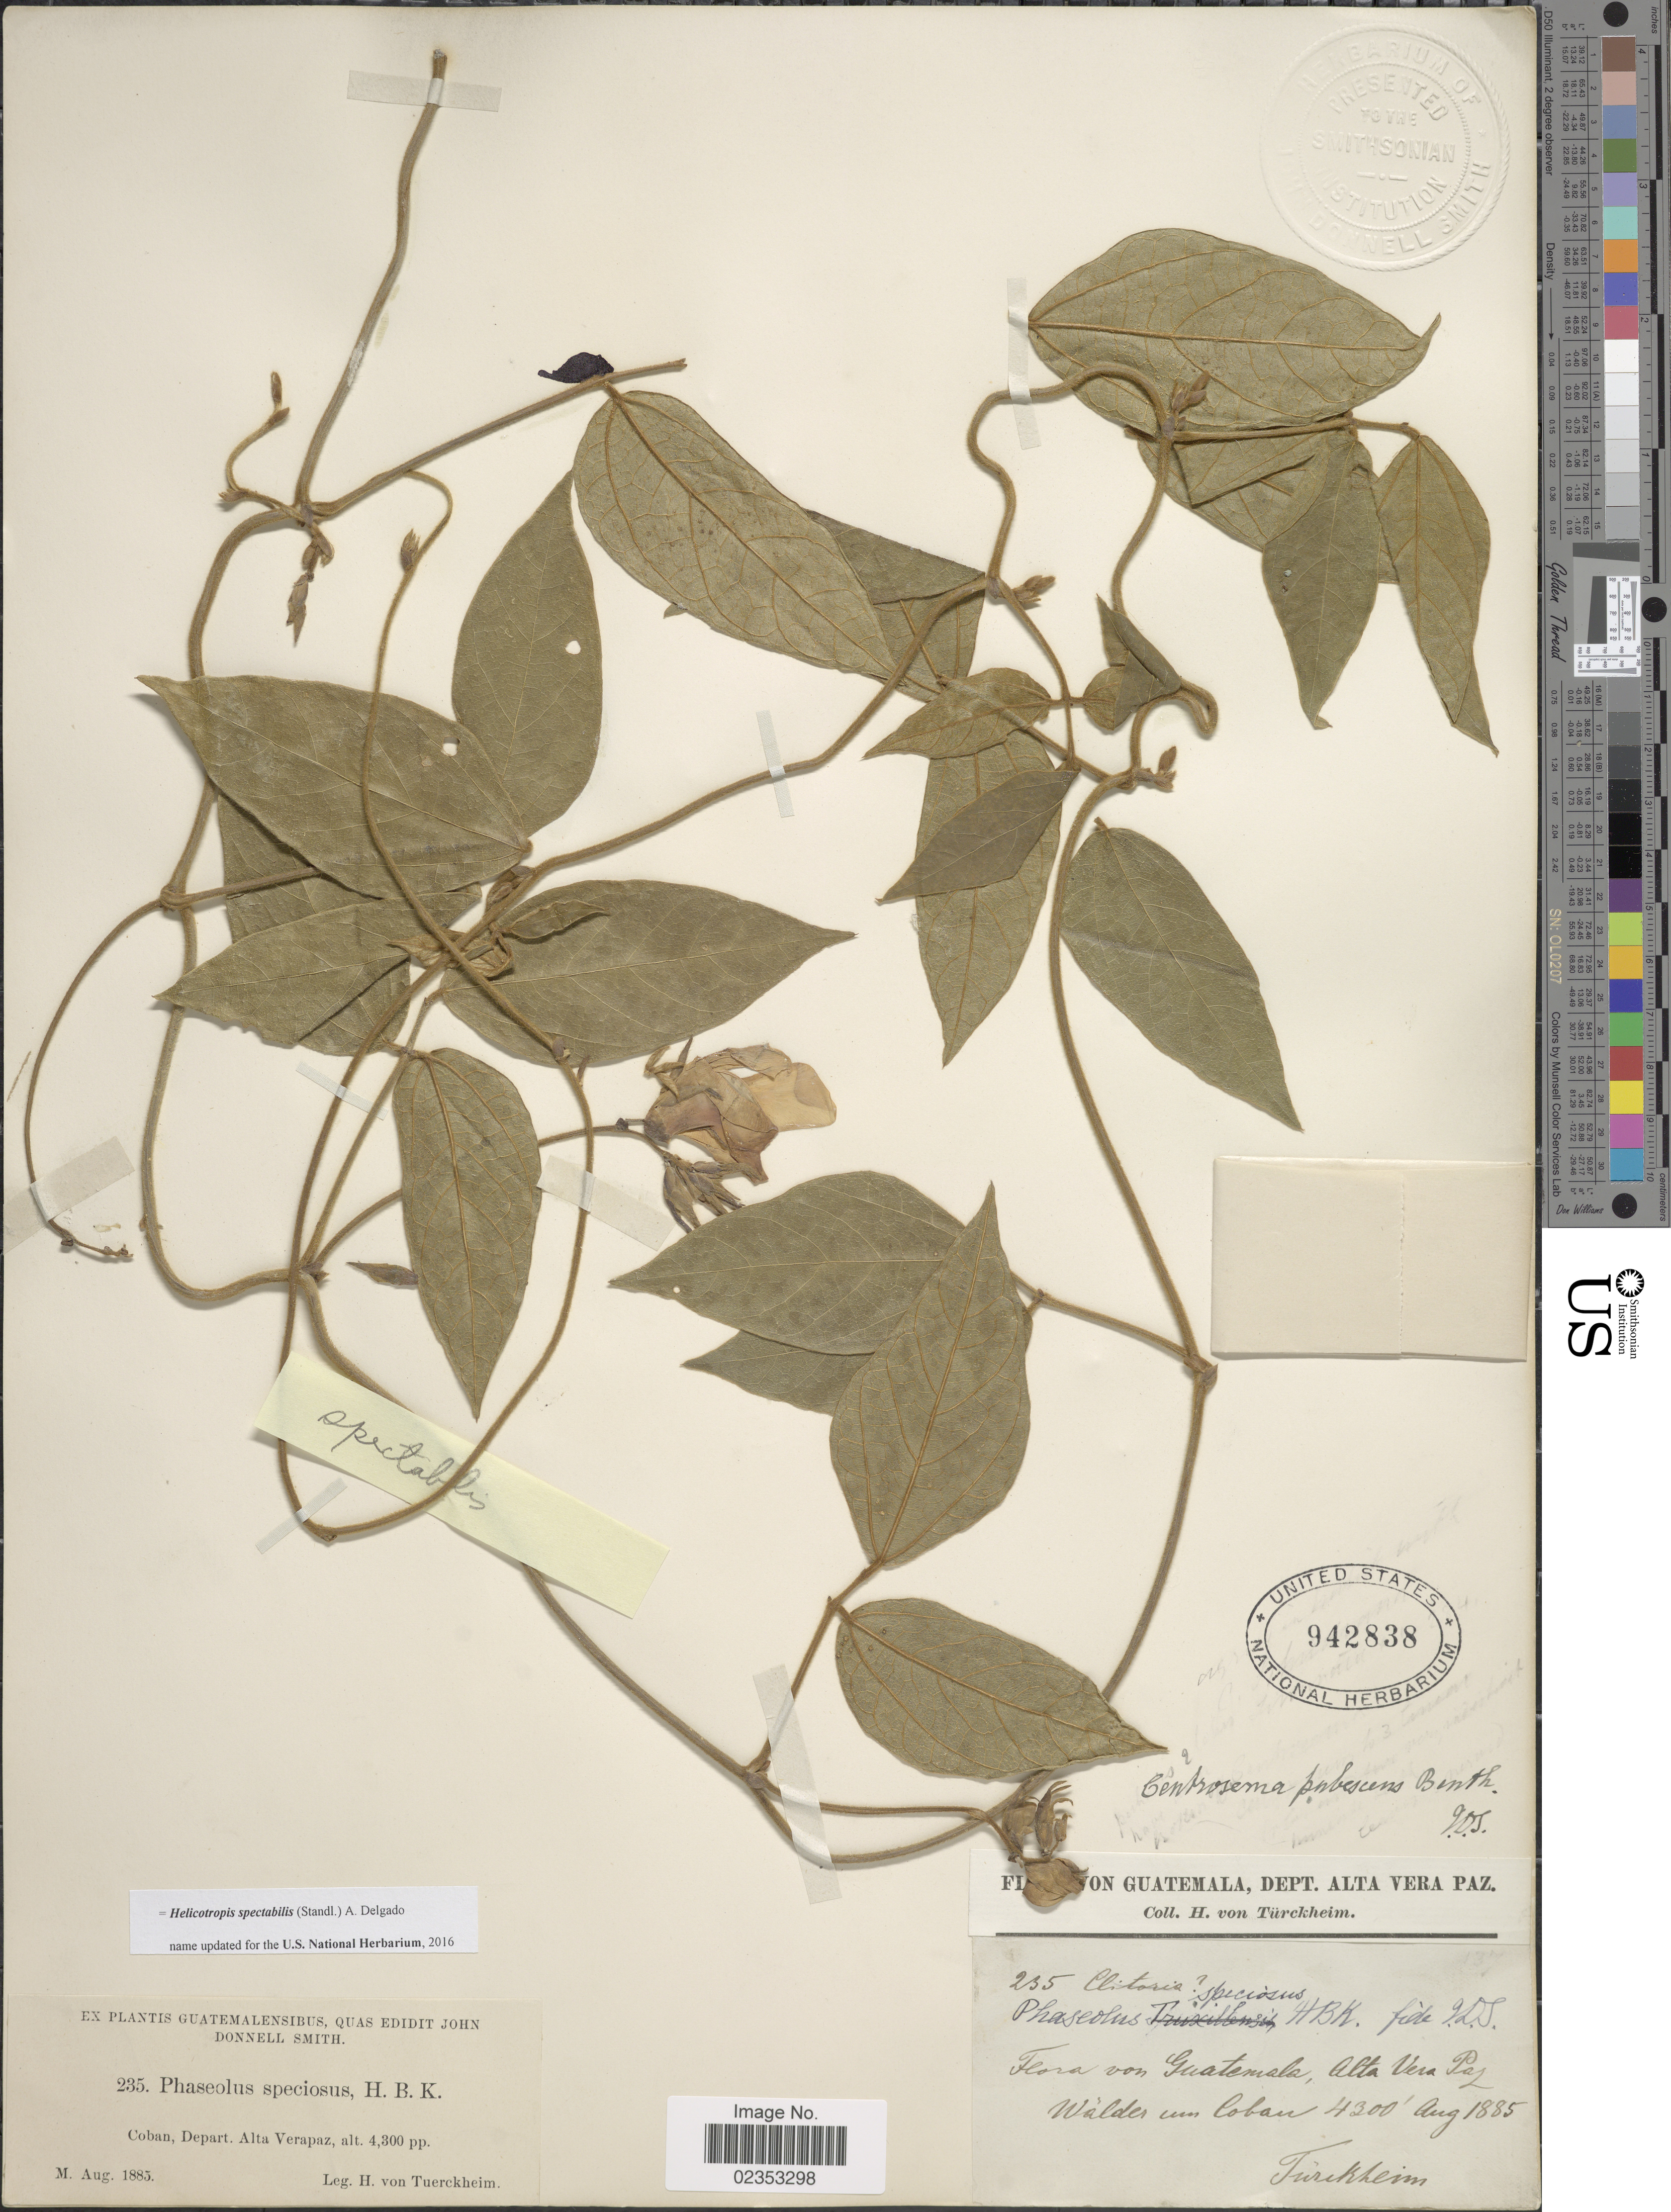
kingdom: Plantae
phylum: Tracheophyta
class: Magnoliopsida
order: Fabales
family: Fabaceae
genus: Helicotropis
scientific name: Helicotropis spectabilis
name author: (Standl.) A. Delgado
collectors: H. von Türckheim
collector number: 235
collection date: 1885-08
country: Guatemala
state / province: Alta Verapaz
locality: Walden um Coban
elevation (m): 1311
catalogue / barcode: US 942838